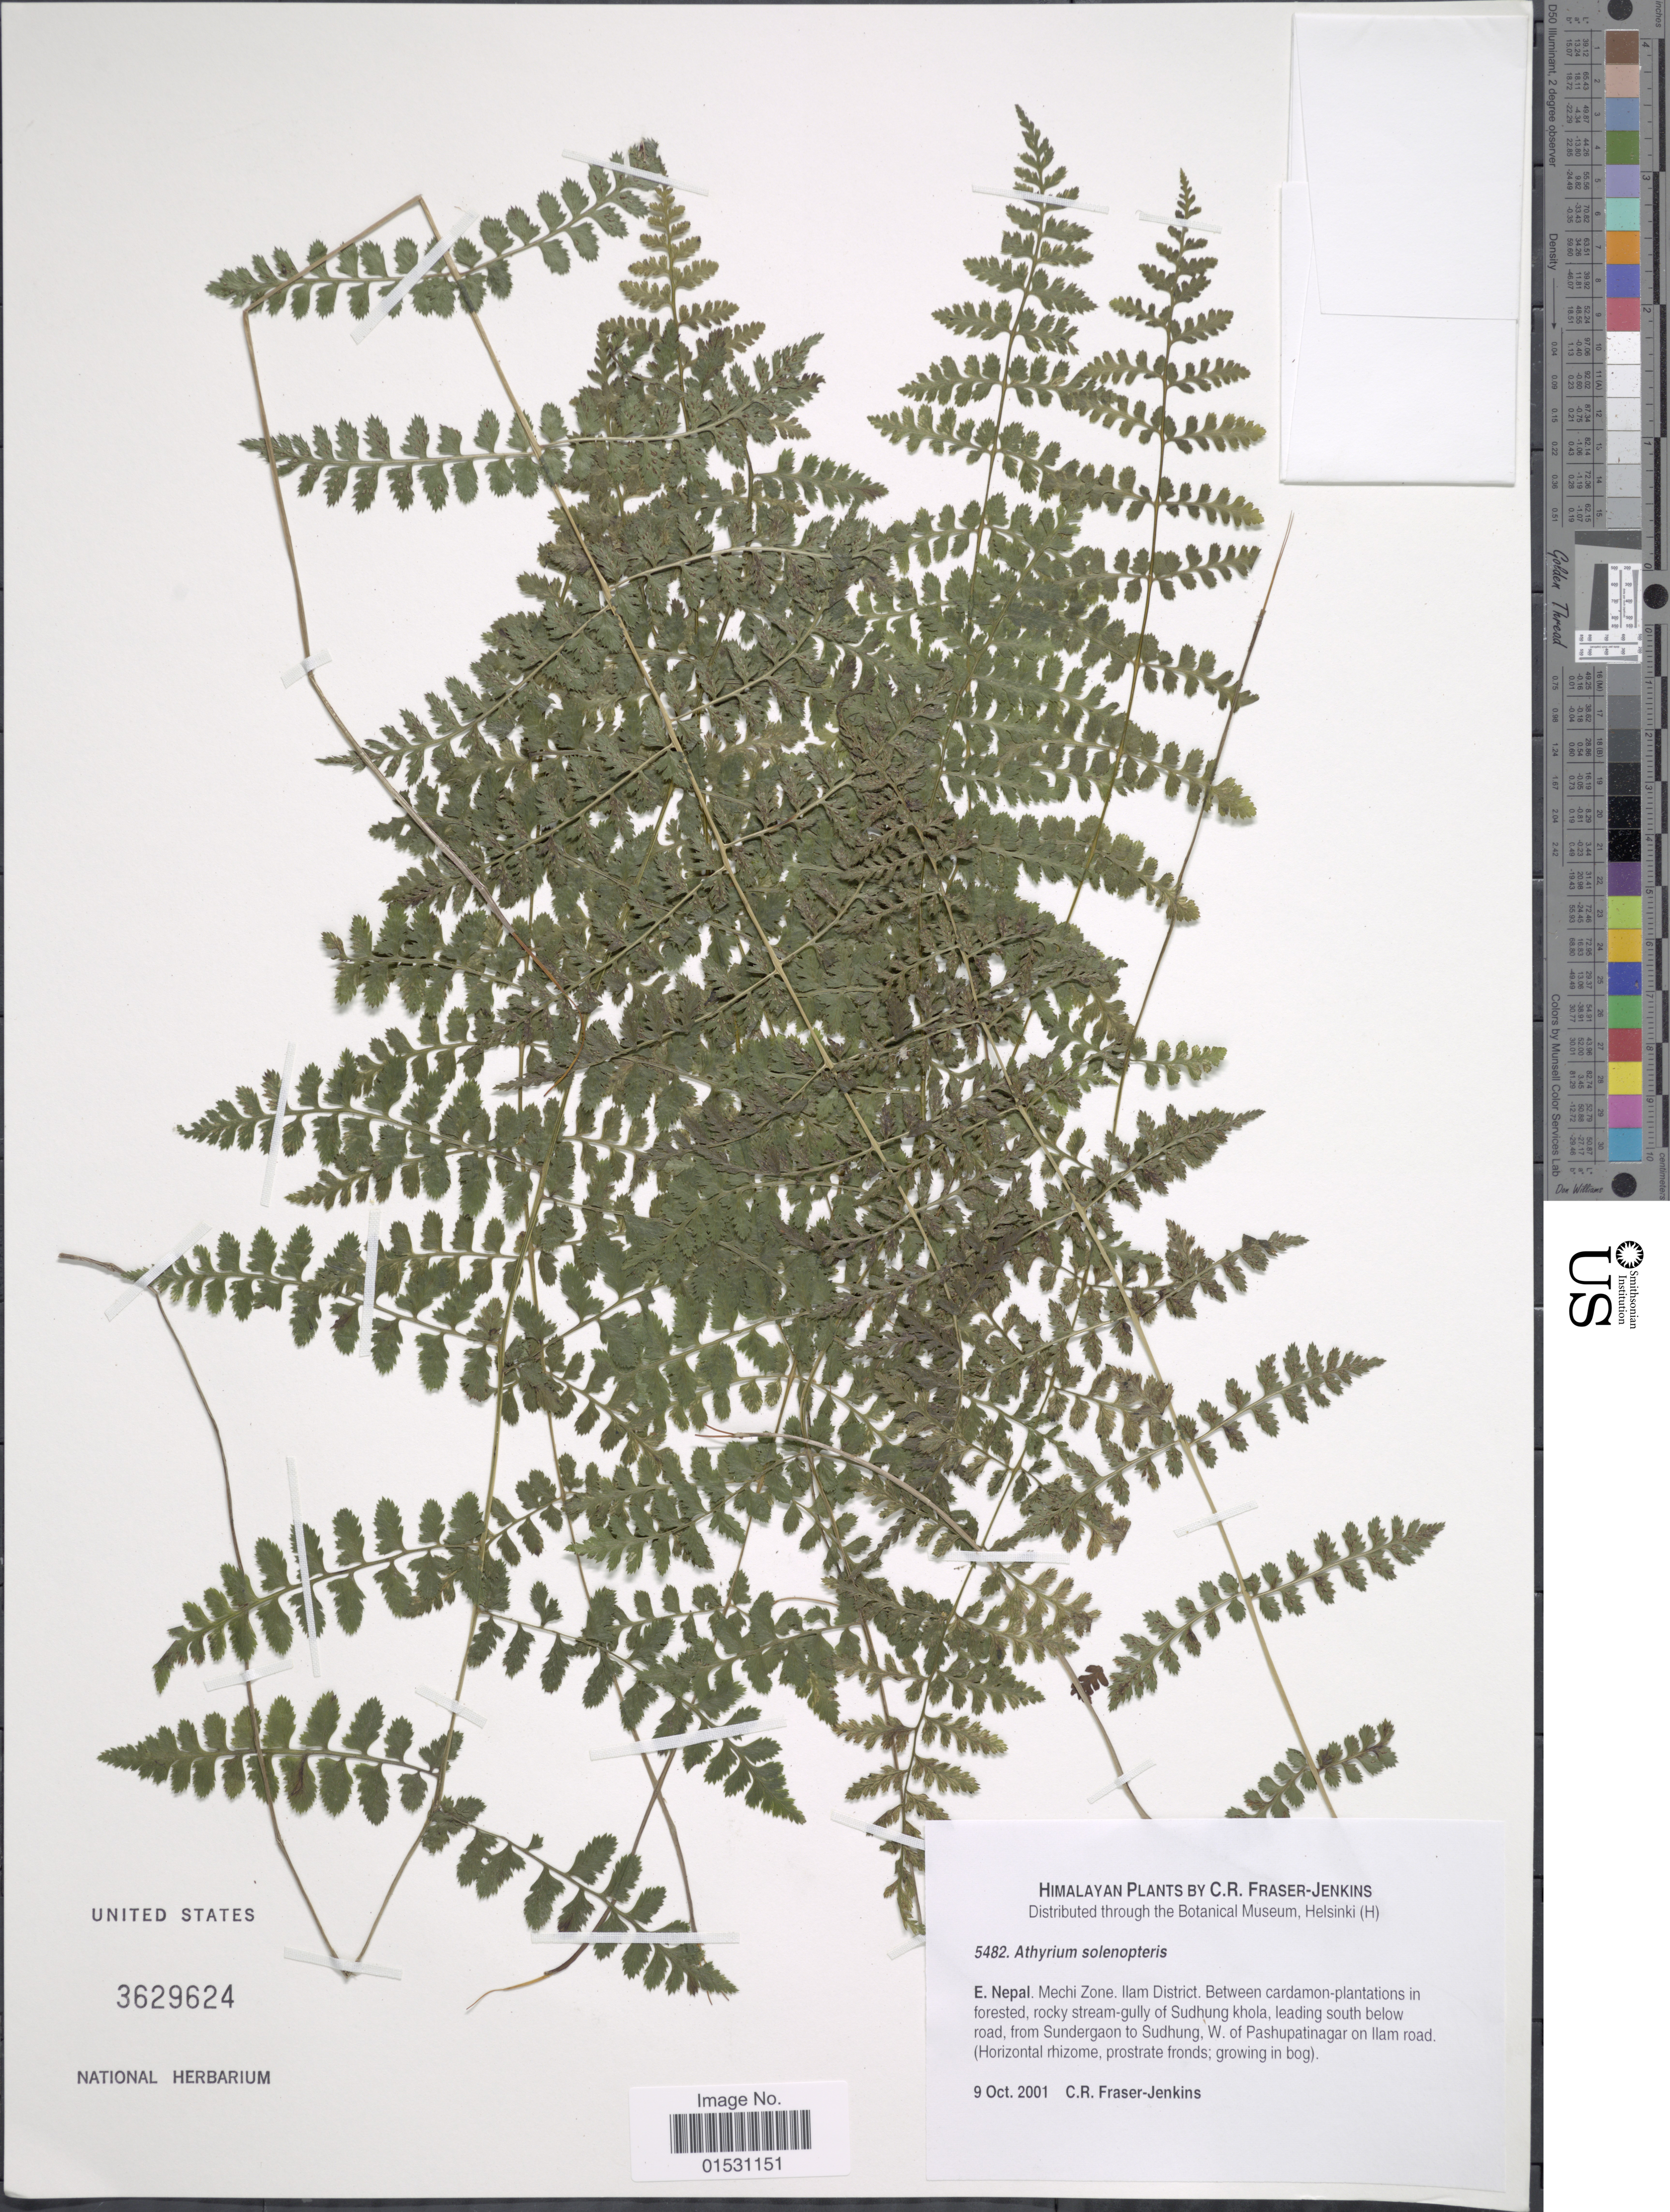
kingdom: Plantae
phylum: Tracheophyta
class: Polypodiopsida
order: Polypodiales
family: Athyriaceae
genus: Athyrium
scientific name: Athyrium solenopteris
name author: (Kunze) T. Moore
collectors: C. R. Fraser-Jenkins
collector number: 5482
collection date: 2001-10-09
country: Nepal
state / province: Mechi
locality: Himalayan. E. Nepal. Mechi Zone. Ilam District. Between cardamon-plantations in forested, rocky stream-gully of Sudhung khola, leading south below road, from Sundergaon to Sudhung, W. of Pashupatinagar on Ilam road.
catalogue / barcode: US 3629624